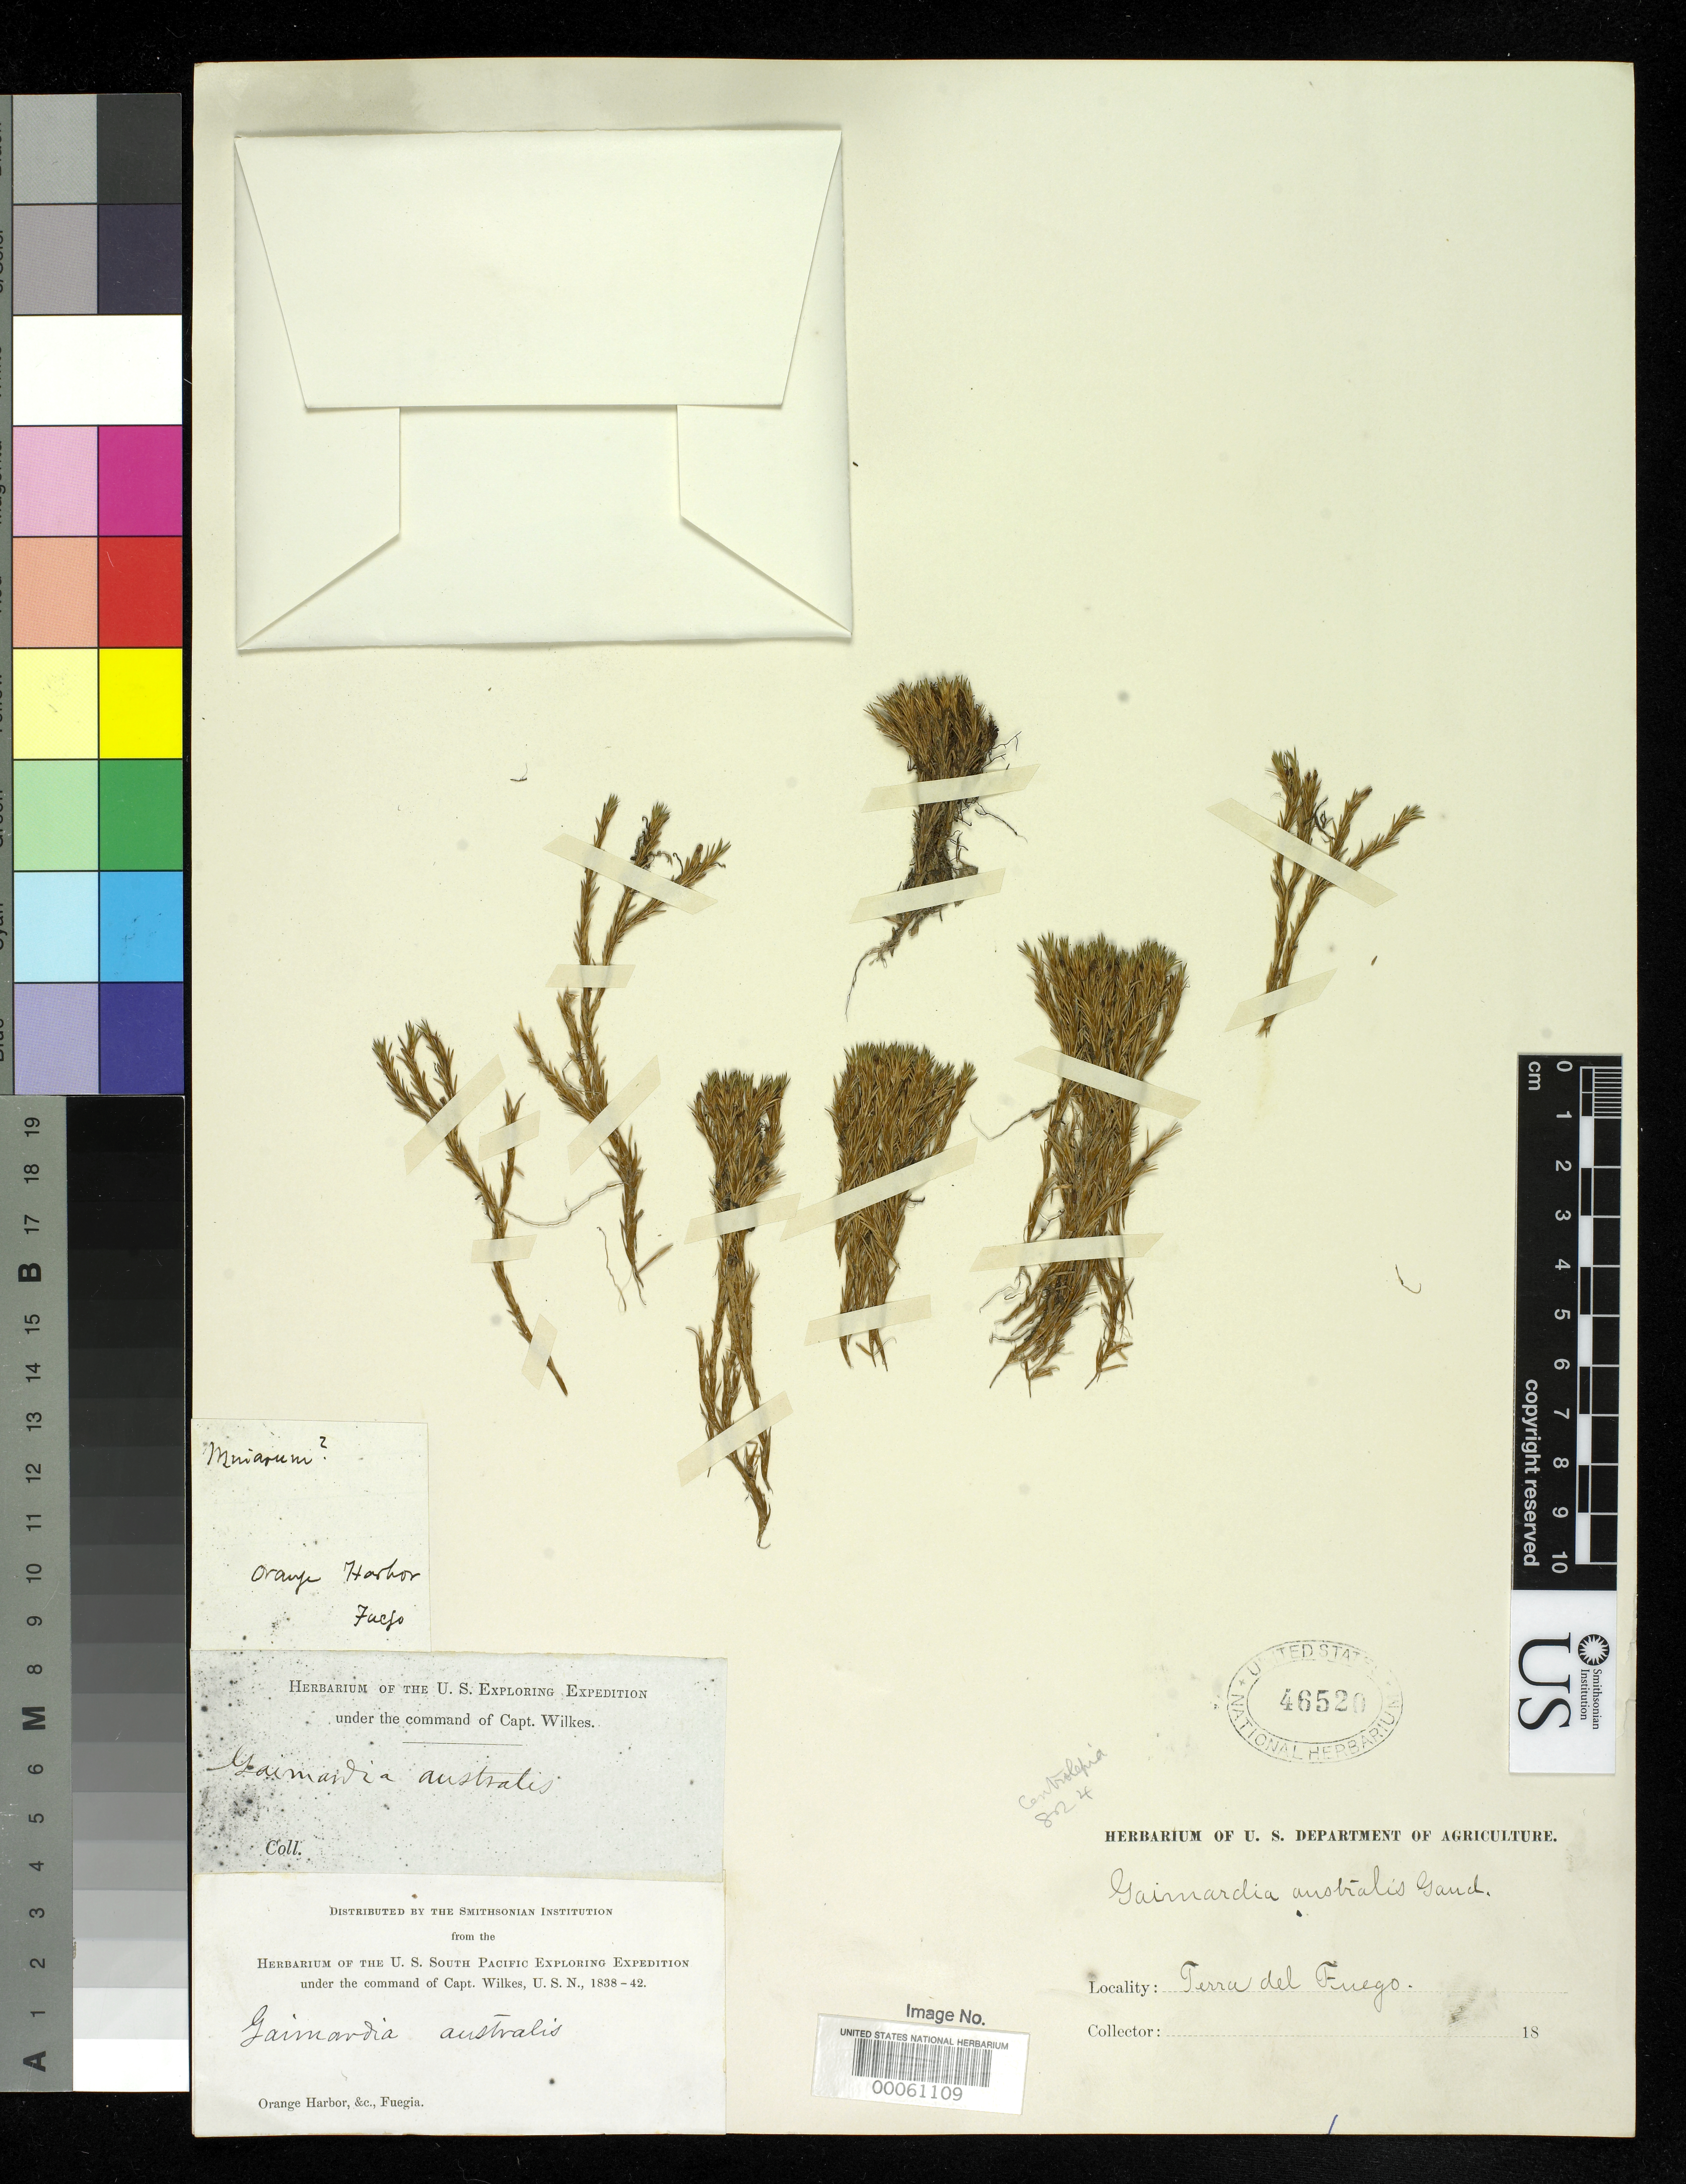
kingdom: Plantae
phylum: Tracheophyta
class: Liliopsida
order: Poales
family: Restionaceae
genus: Gaimardia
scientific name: Gaimardia australis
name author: Gaudich.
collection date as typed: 1838 to -- --- 1842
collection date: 1838/1842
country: Argentina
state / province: Tierra del Fuego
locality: Orange Harbor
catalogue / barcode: US 46520